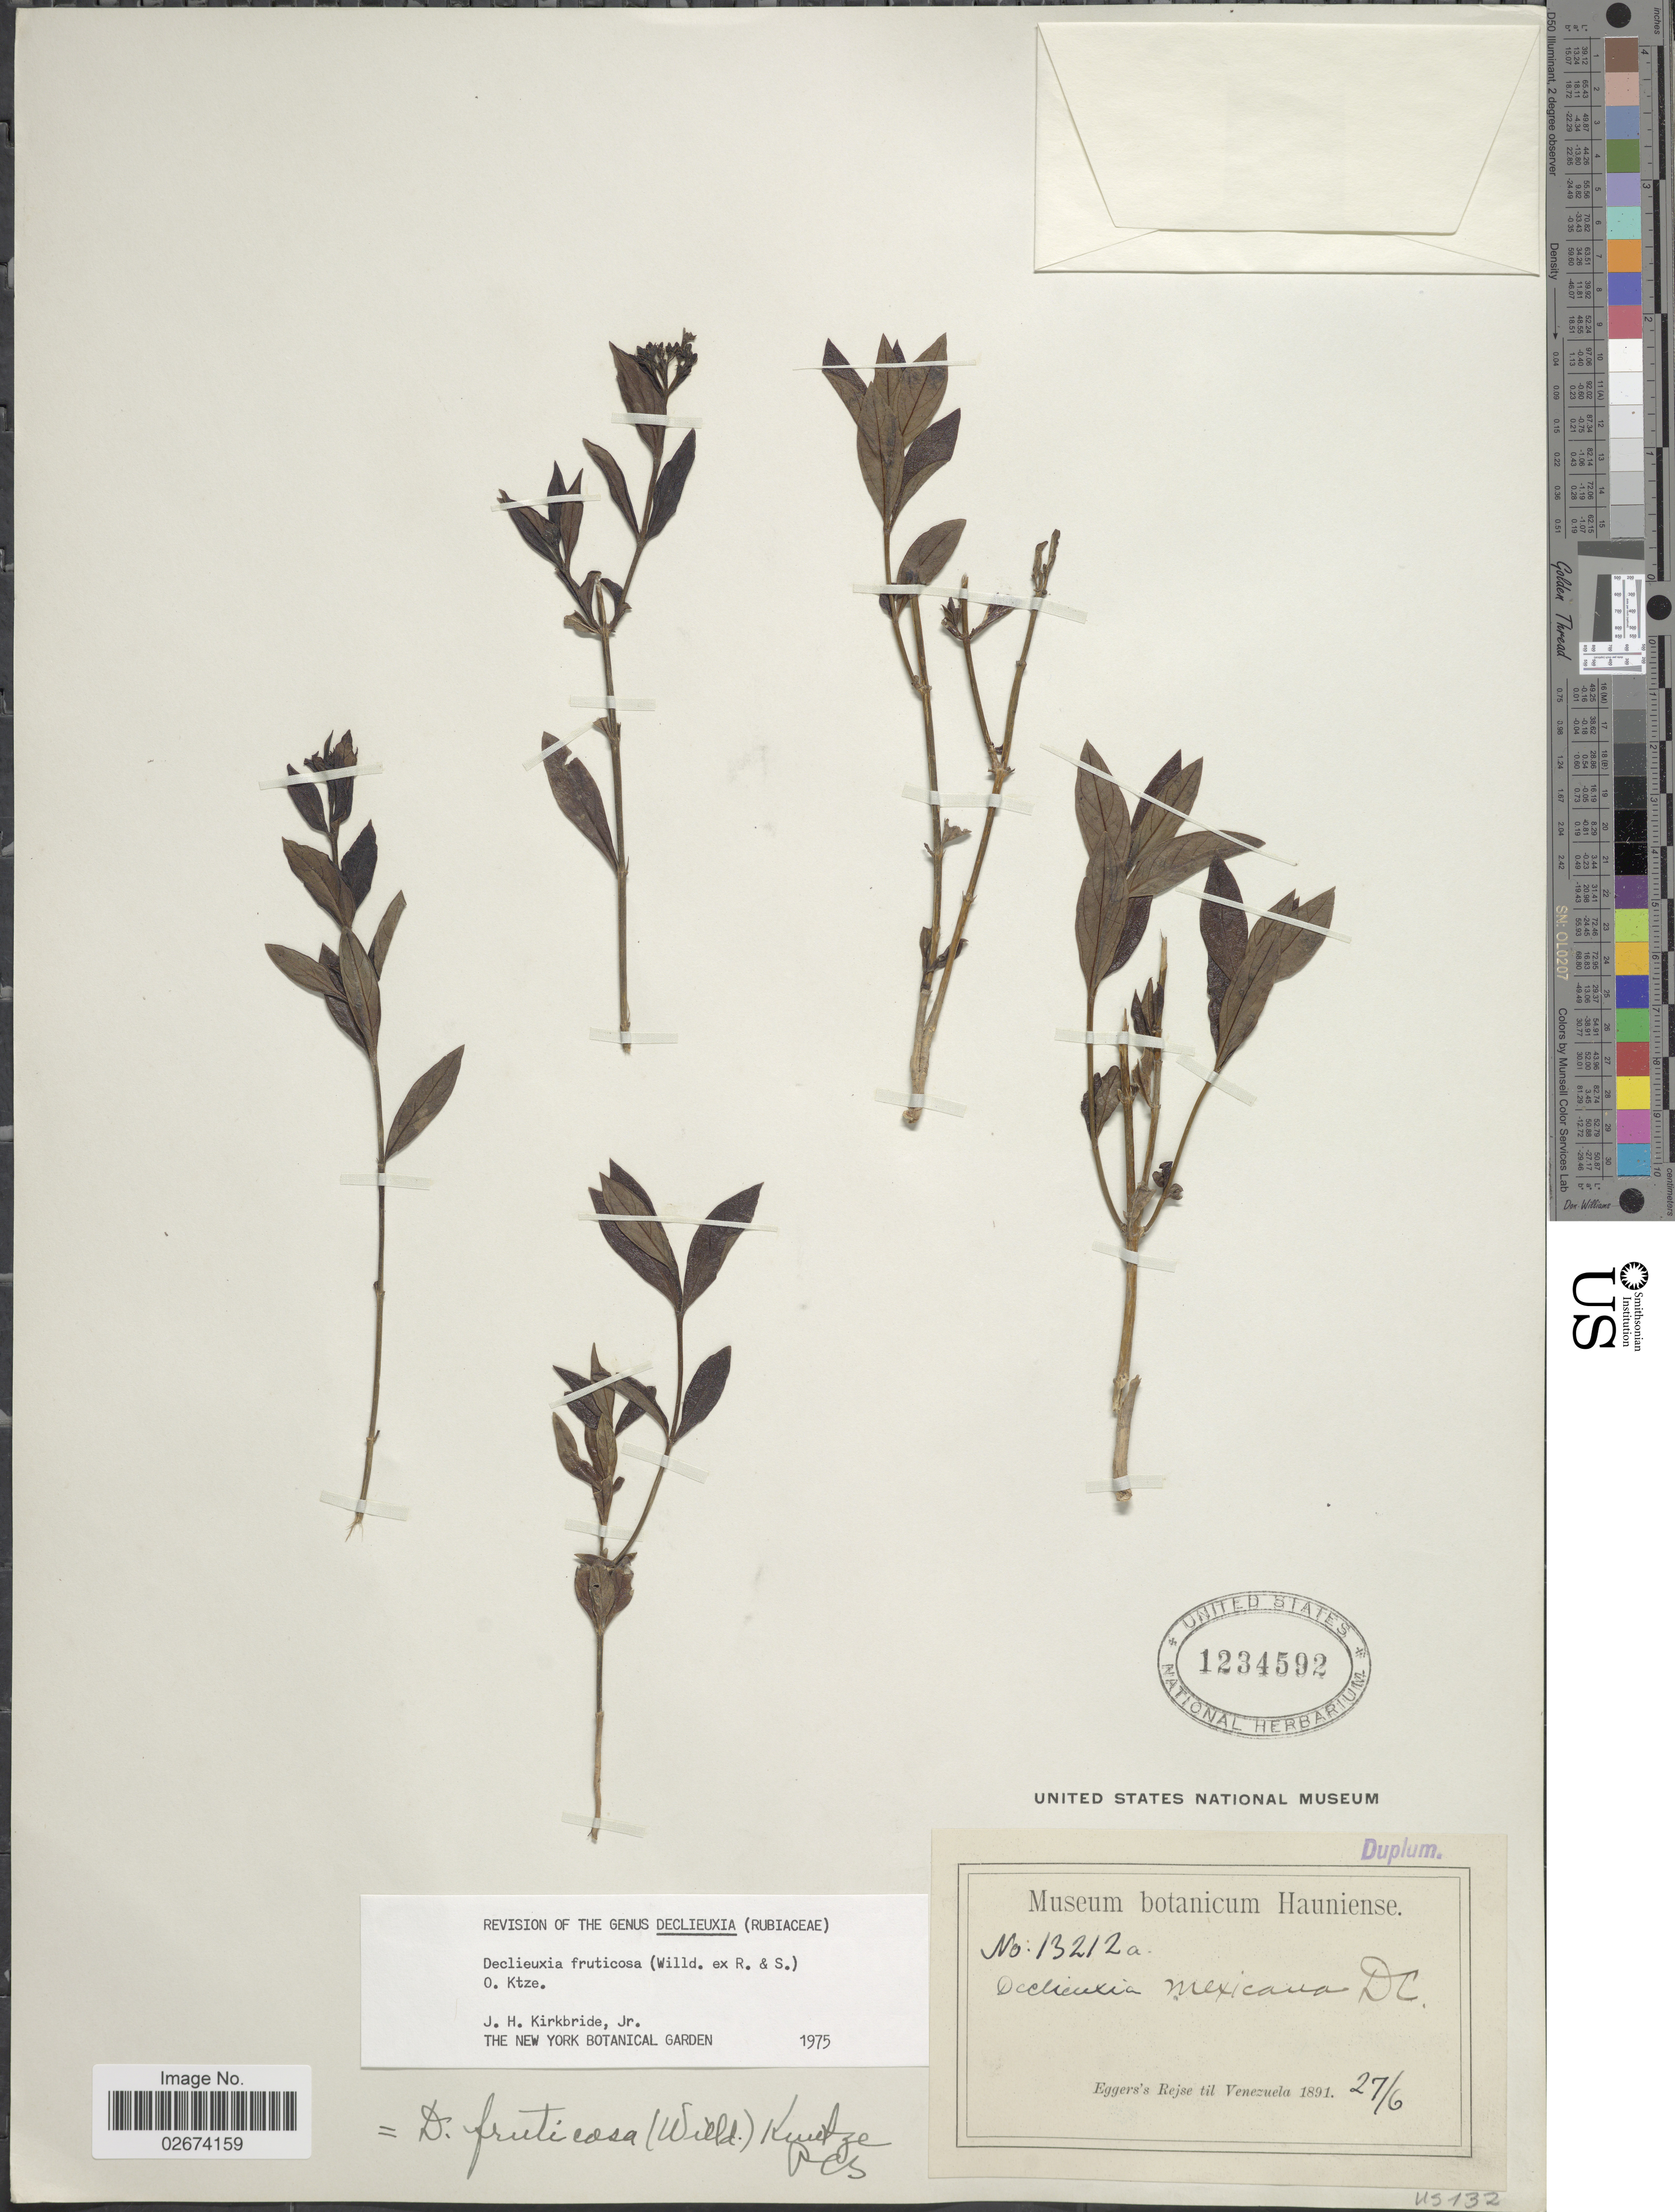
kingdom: Plantae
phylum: Tracheophyta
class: Magnoliopsida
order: Gentianales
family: Rubiaceae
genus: Declieuxia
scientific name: Declieuxia fruticosa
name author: (Willd. ex Roem. & Schult.) Kuntze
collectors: -. Eggers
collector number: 13212a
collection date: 1891-06-27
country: Venezuela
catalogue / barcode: US 1234592